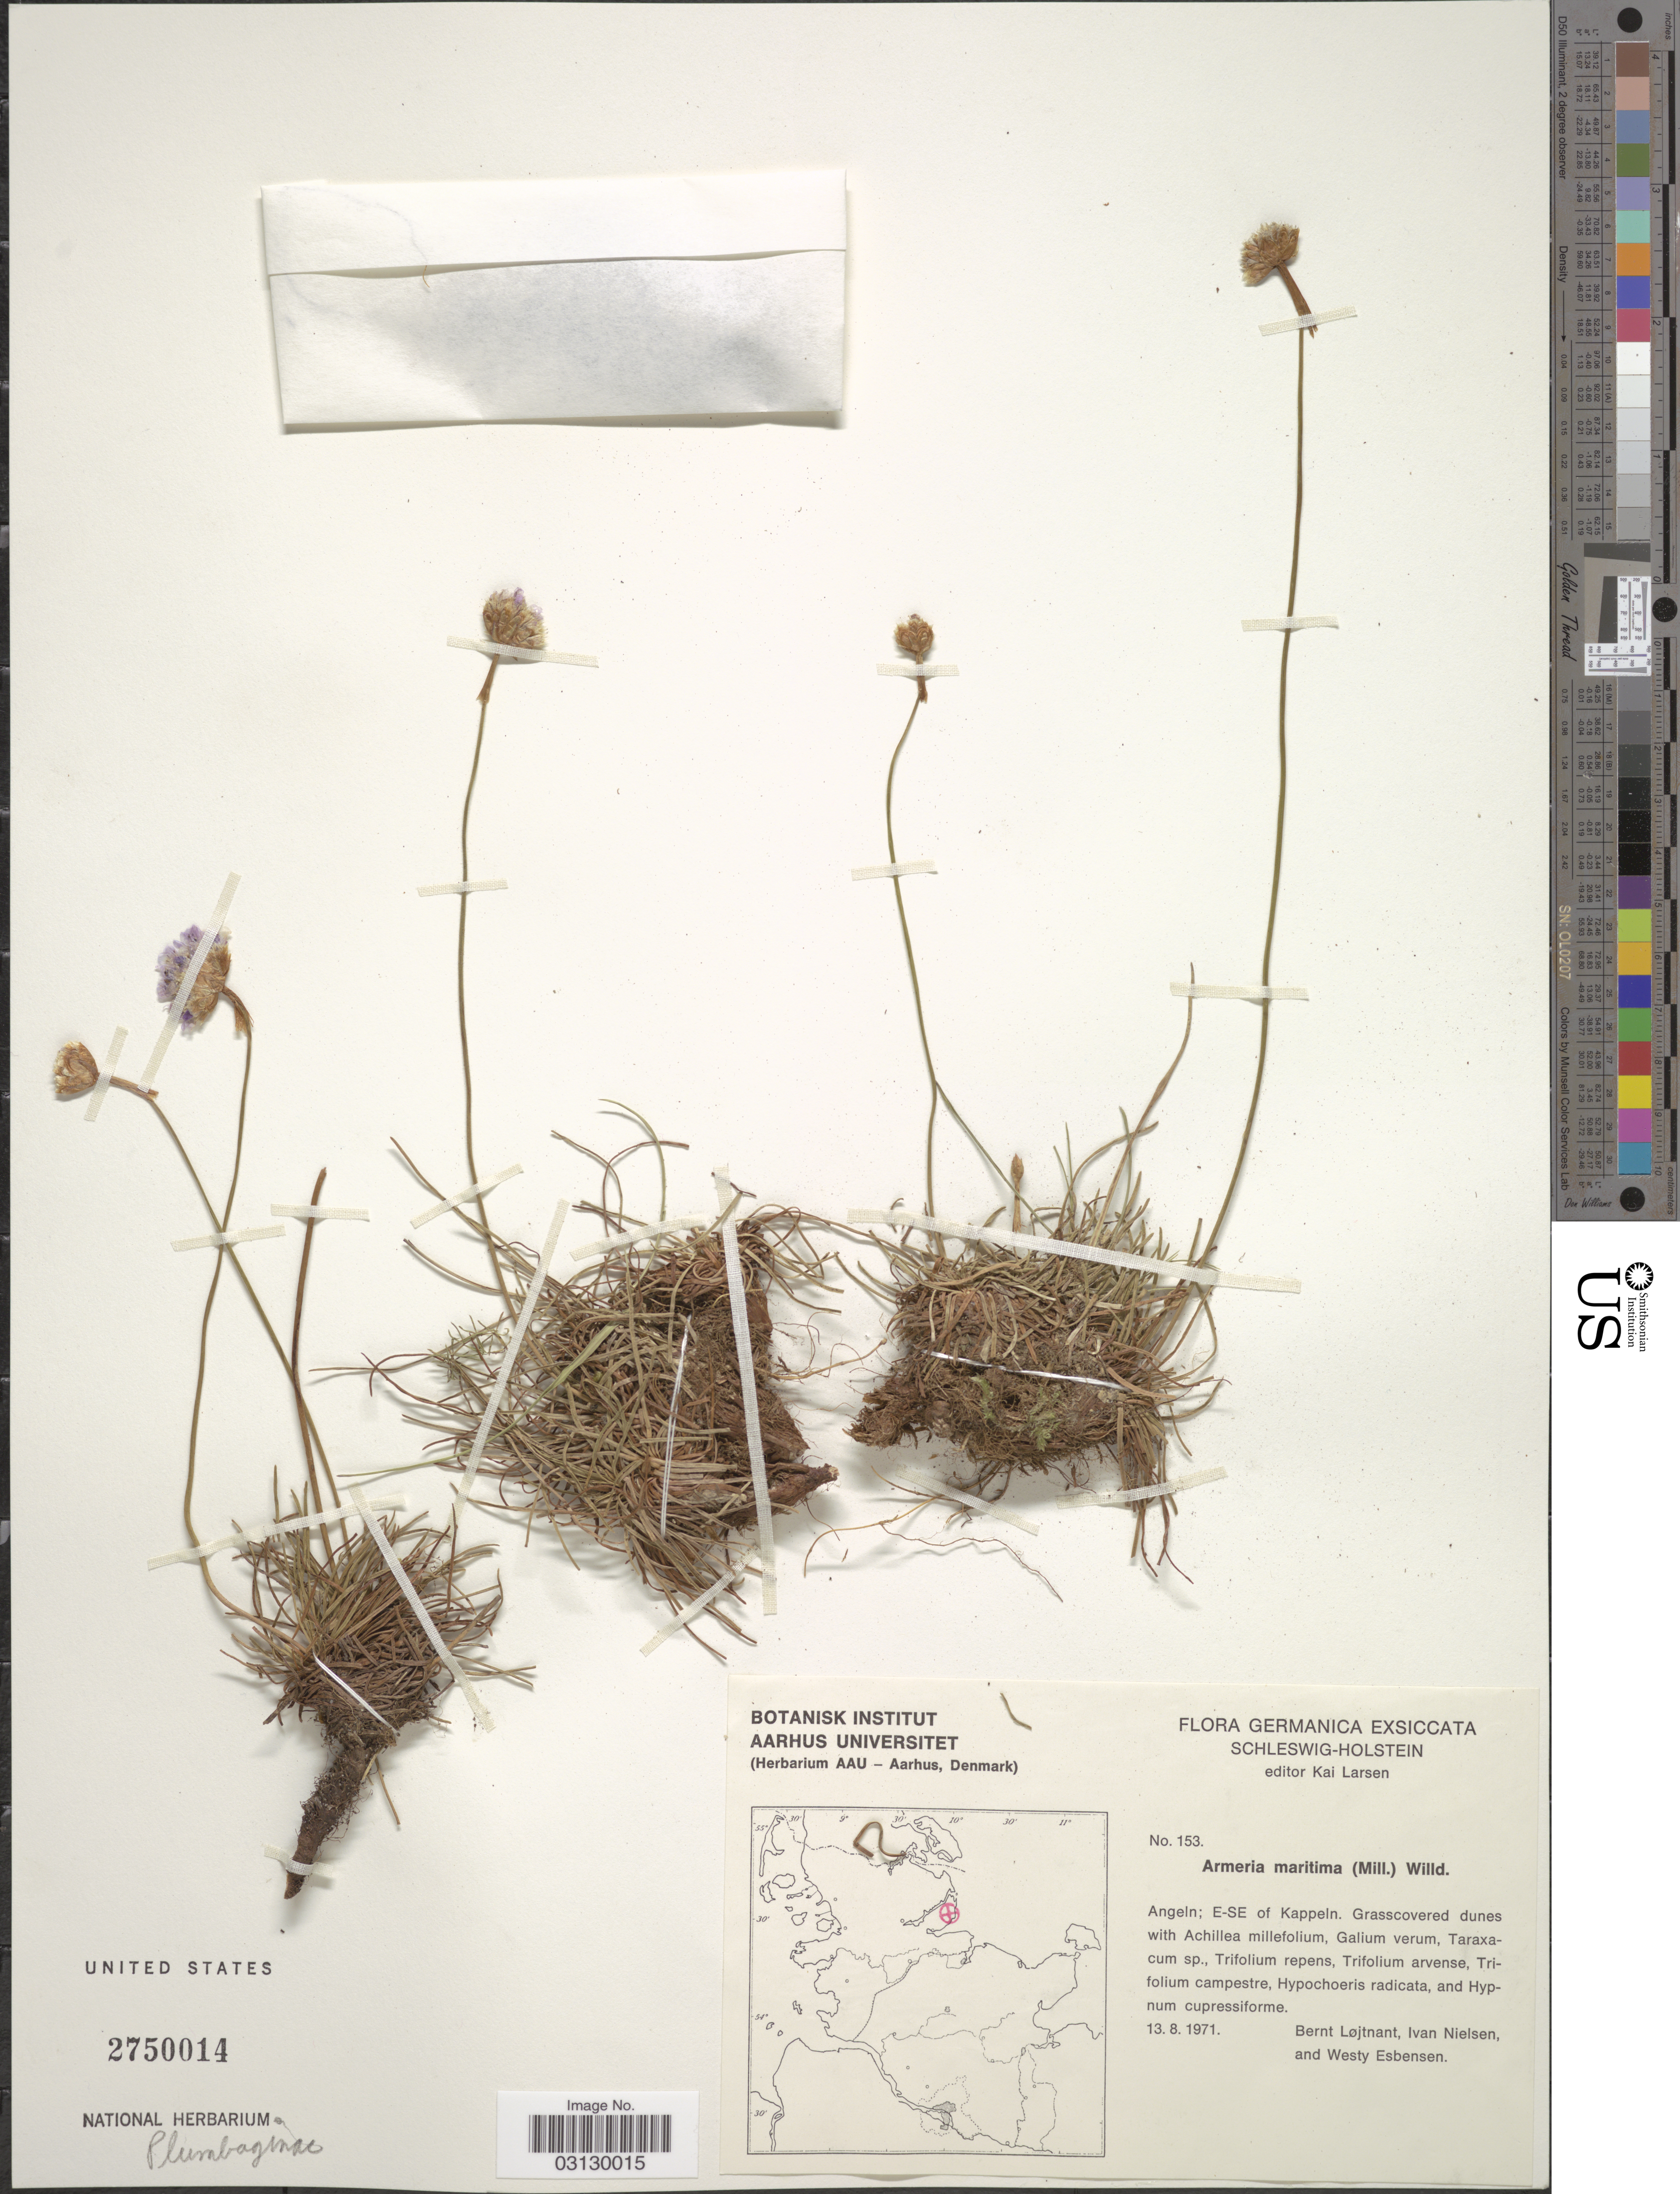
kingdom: Plantae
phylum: Tracheophyta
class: Magnoliopsida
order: Caryophyllales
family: Plumbaginaceae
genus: Armeria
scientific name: Armeria maritima subsp. maritima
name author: (Mill.) Willd.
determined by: Strong, Mark T., (BOT), Smithsonian Institution - National Museum of Natural History (UNITED STATES)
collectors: B. Löjtnant, I. C. Nielsen & W. Esbensen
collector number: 153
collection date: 1971-08-13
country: Germany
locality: Germanica. Angeln; E-SE of Kappeln.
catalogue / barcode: US 2750014